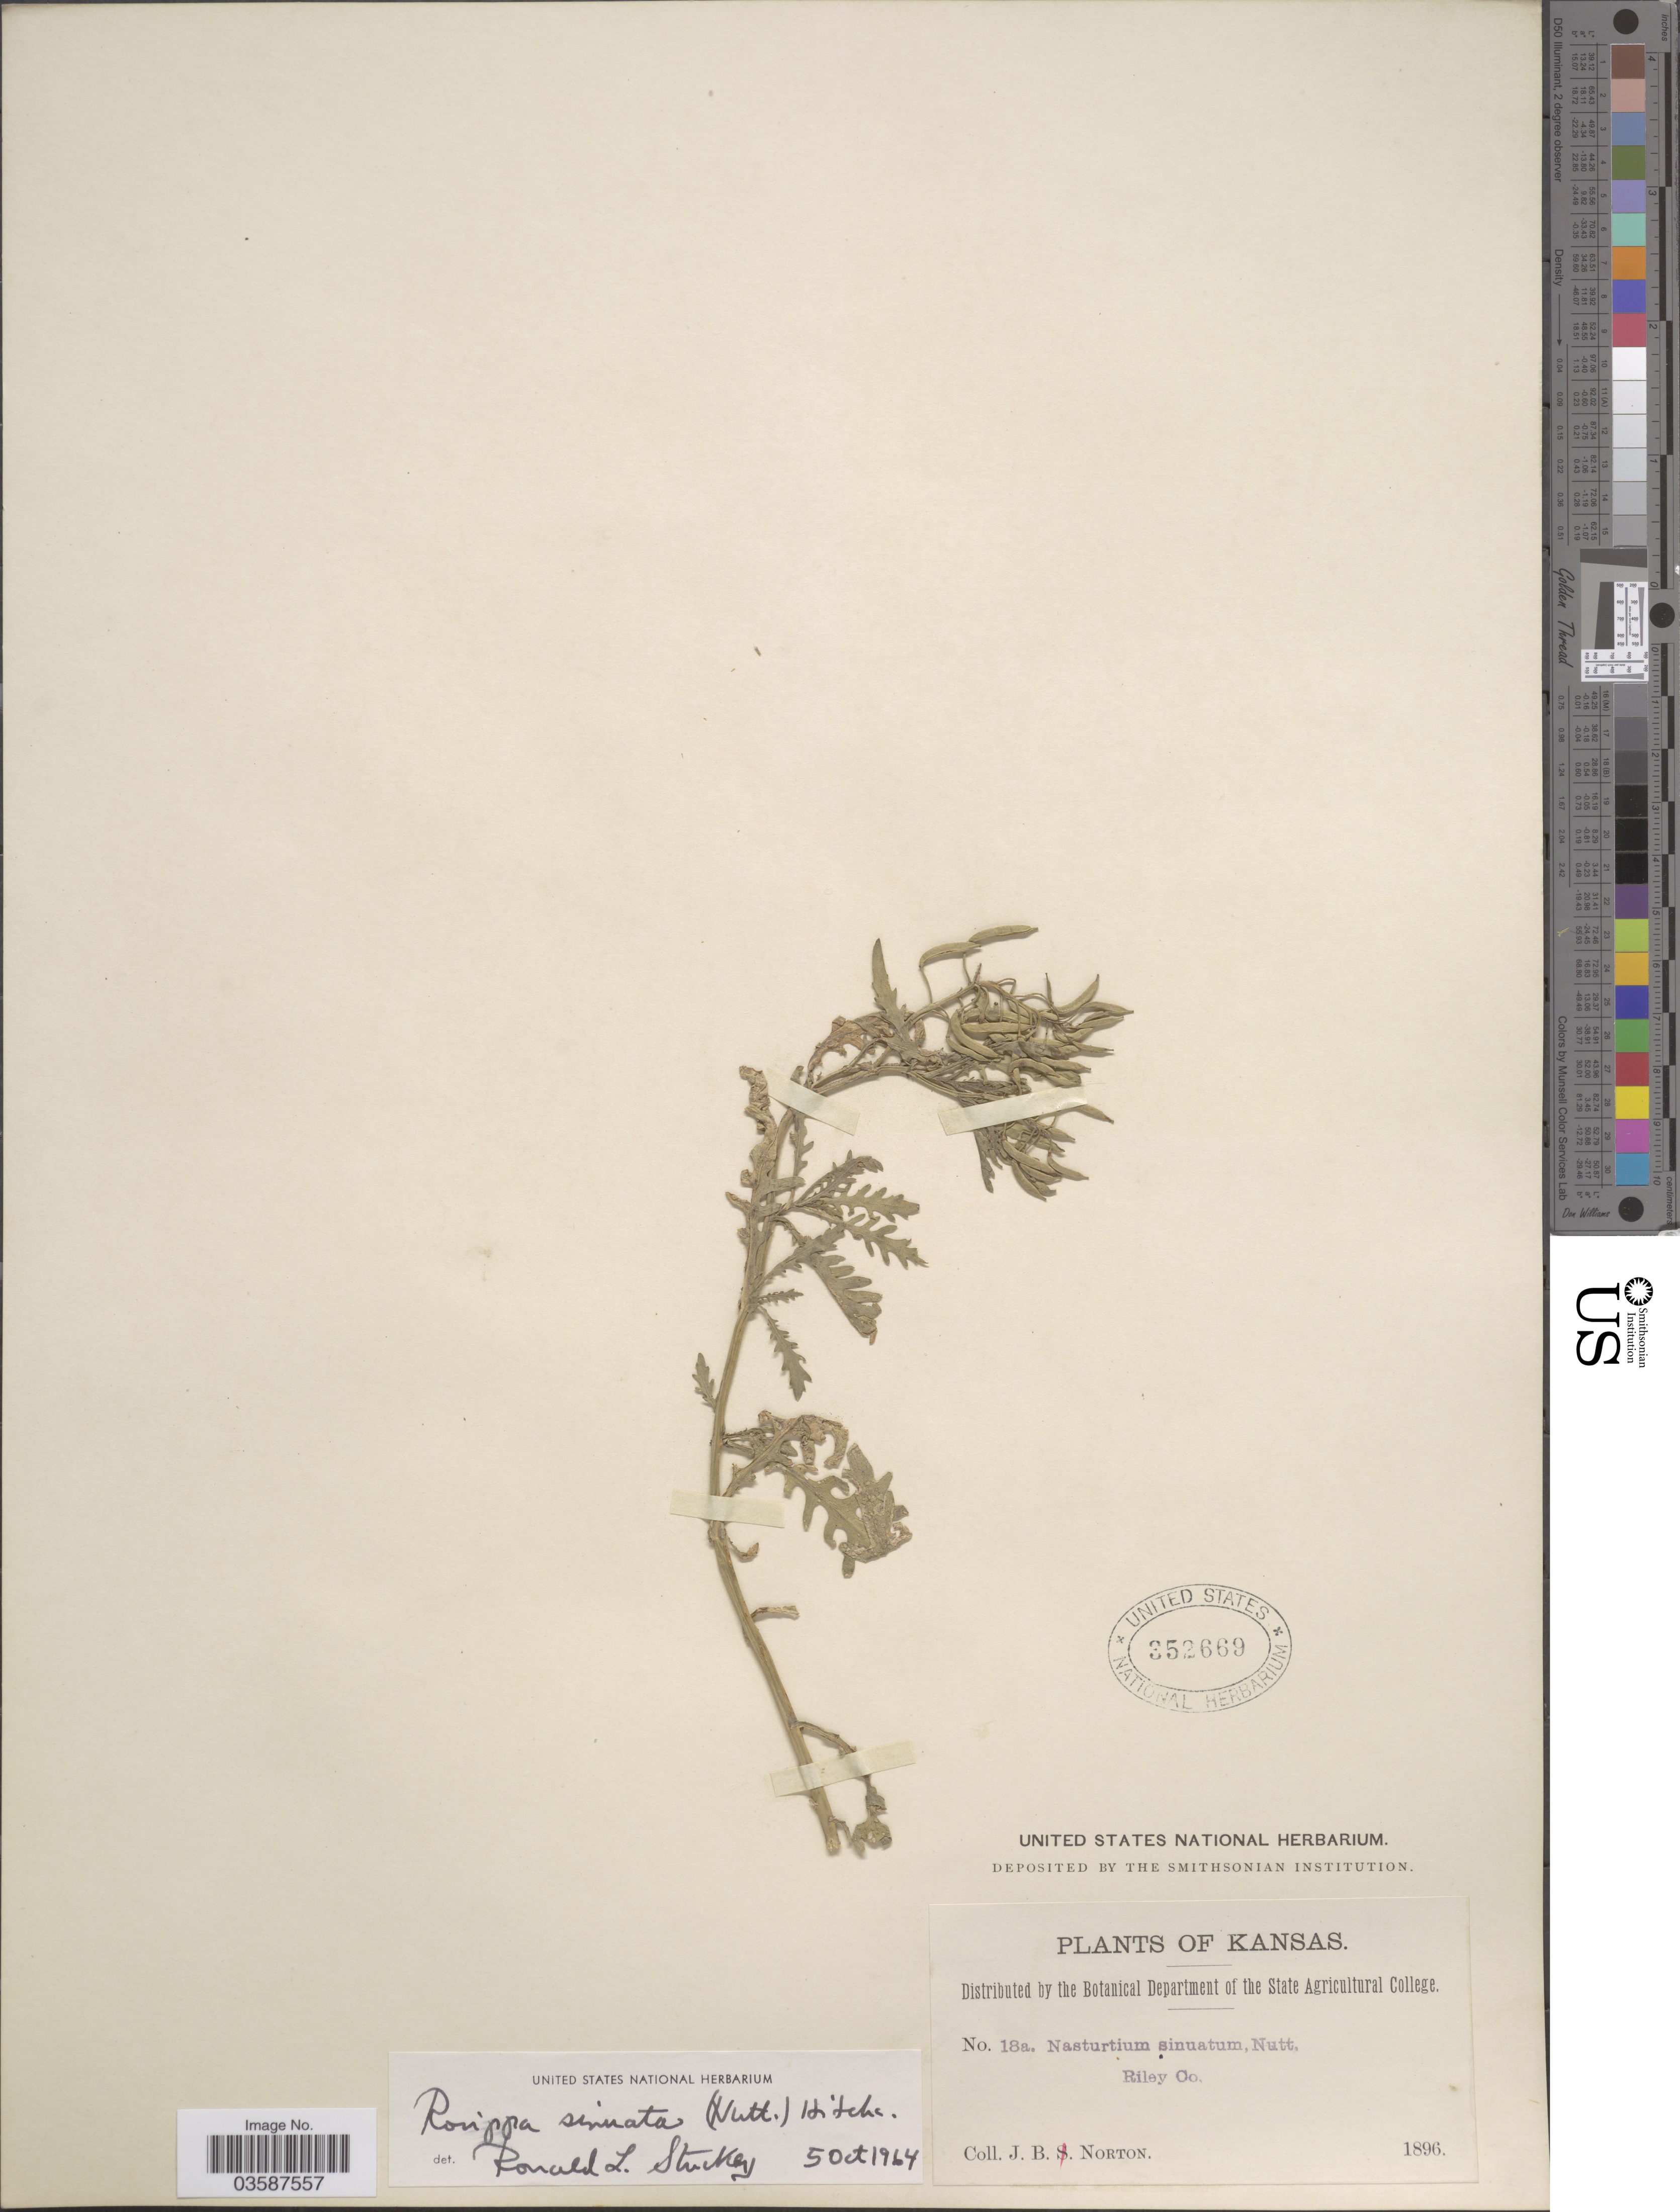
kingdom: Plantae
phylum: Tracheophyta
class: Magnoliopsida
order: Brassicales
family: Brassicaceae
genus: Rorippa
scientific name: Rorippa sinuata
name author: (Nutt.) Hitchc.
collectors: J. B. Norton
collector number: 18a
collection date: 1896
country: United States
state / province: Kansas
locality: Riley Co.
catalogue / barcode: US 352669